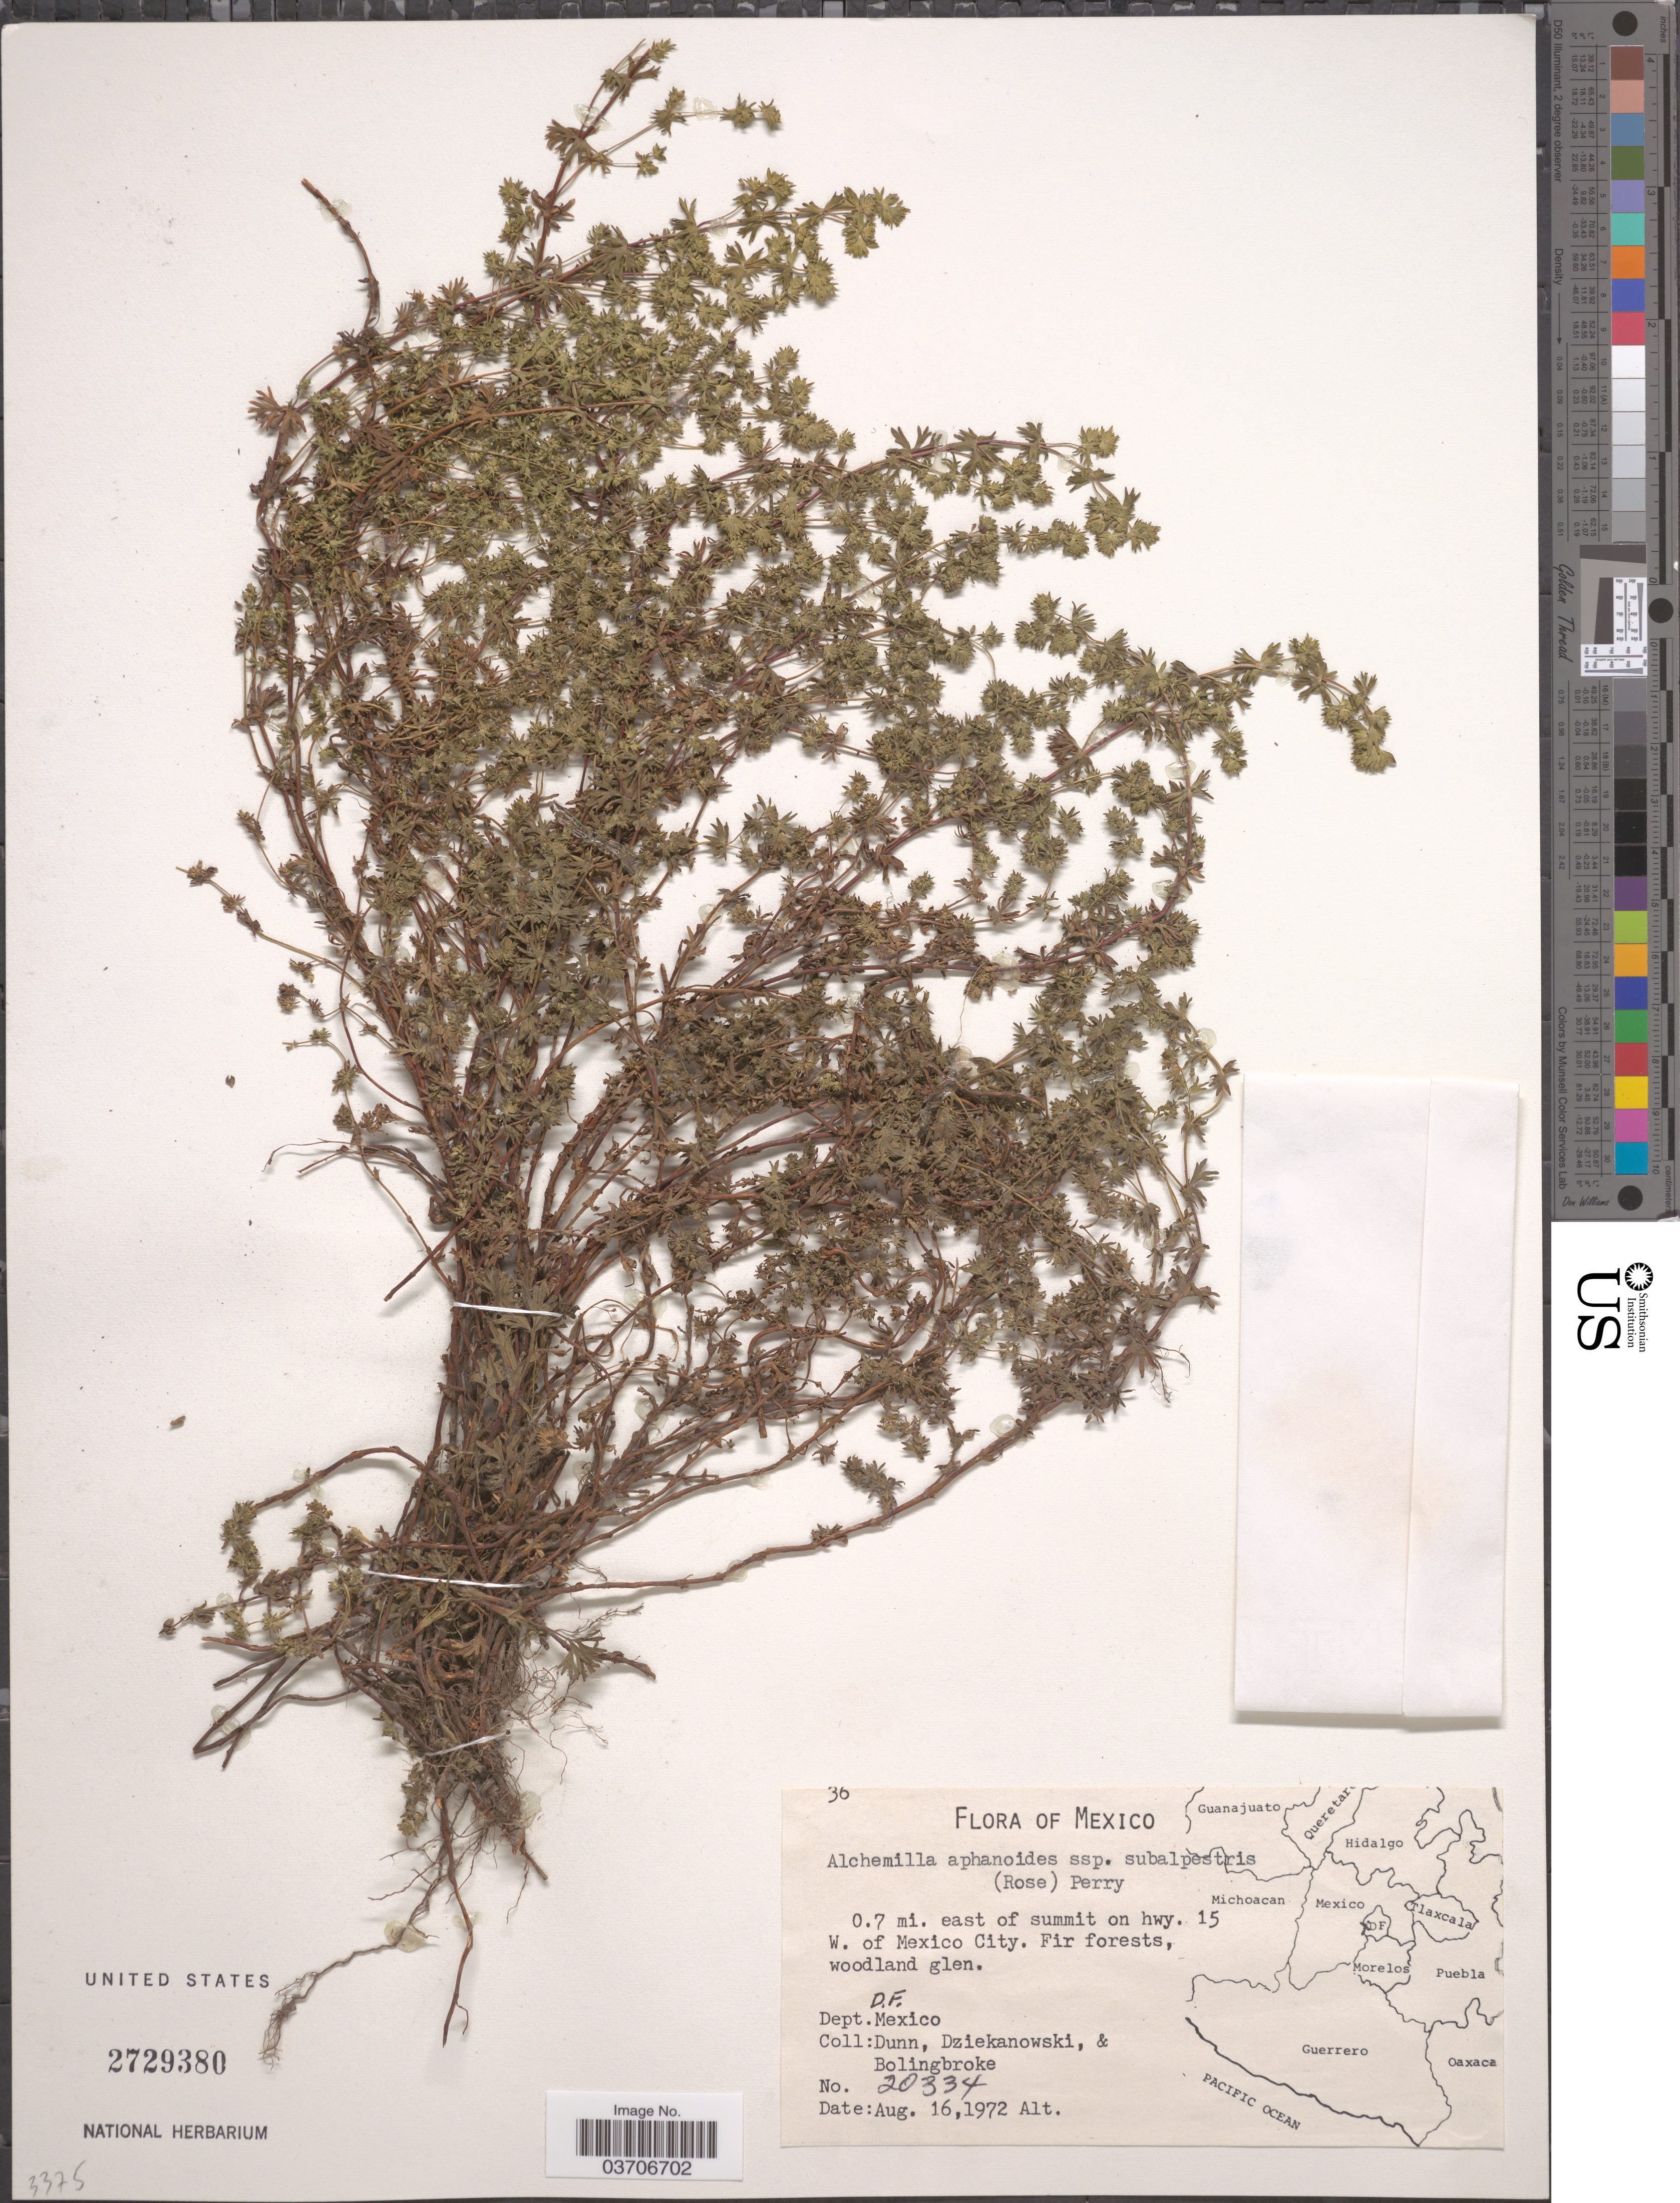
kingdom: Plantae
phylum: Tracheophyta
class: Magnoliopsida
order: Rosales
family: Rosaceae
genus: Lachemilla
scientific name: Lachemilla aphanoides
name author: (Mutis ex L. f.) Rothm.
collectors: -- Dunn, -. Dziekanowski & -. Bolingbroke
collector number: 20334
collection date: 1972-08-16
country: Mexico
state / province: México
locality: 0.7 mi. east of summit on hwy 15 W. of Mexico City. Dept. Mexico.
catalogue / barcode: US 2729380